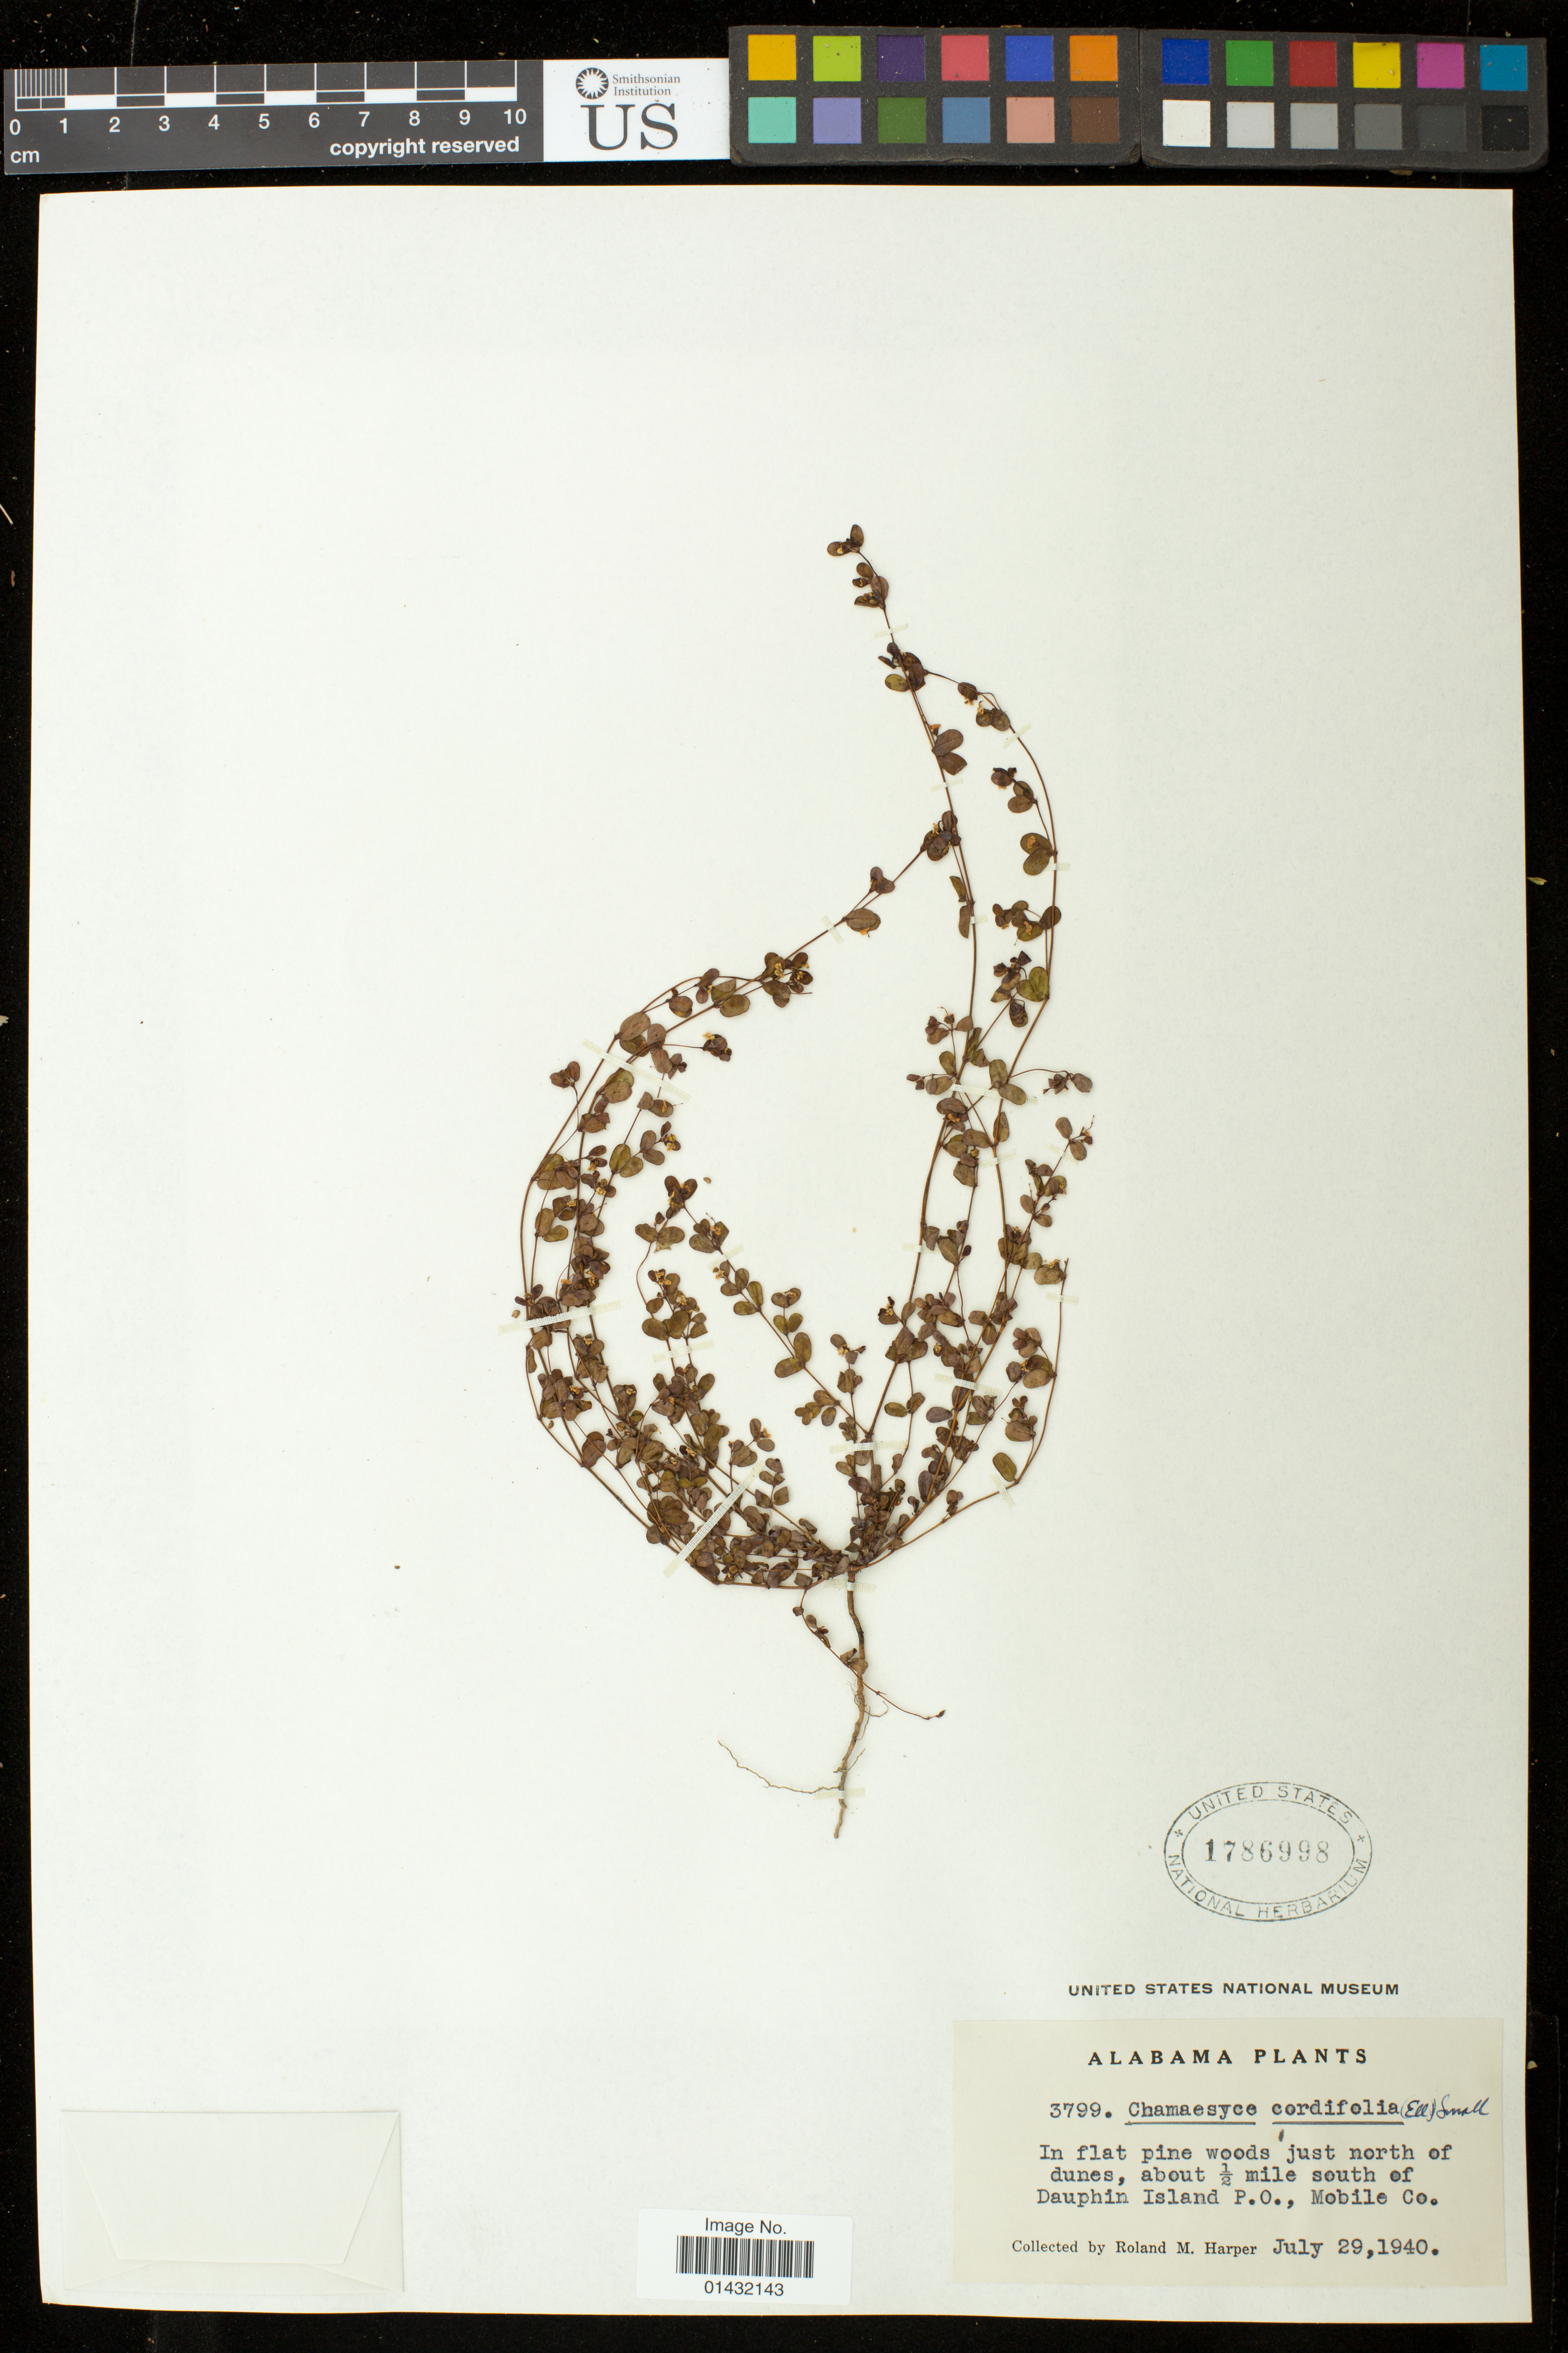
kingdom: Plantae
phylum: Tracheophyta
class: Magnoliopsida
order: Malpighiales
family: Euphorbiaceae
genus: Euphorbia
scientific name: Euphorbia cordifolia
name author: C.A. Mey. & Boiss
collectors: R. M. Harper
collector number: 3799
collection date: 1940-07-29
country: United States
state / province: Alabama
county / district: Mobile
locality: In flat pine woods just north of dunes, about 1/2 mile south of Dauphin Island P.O.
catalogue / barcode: US 1786998